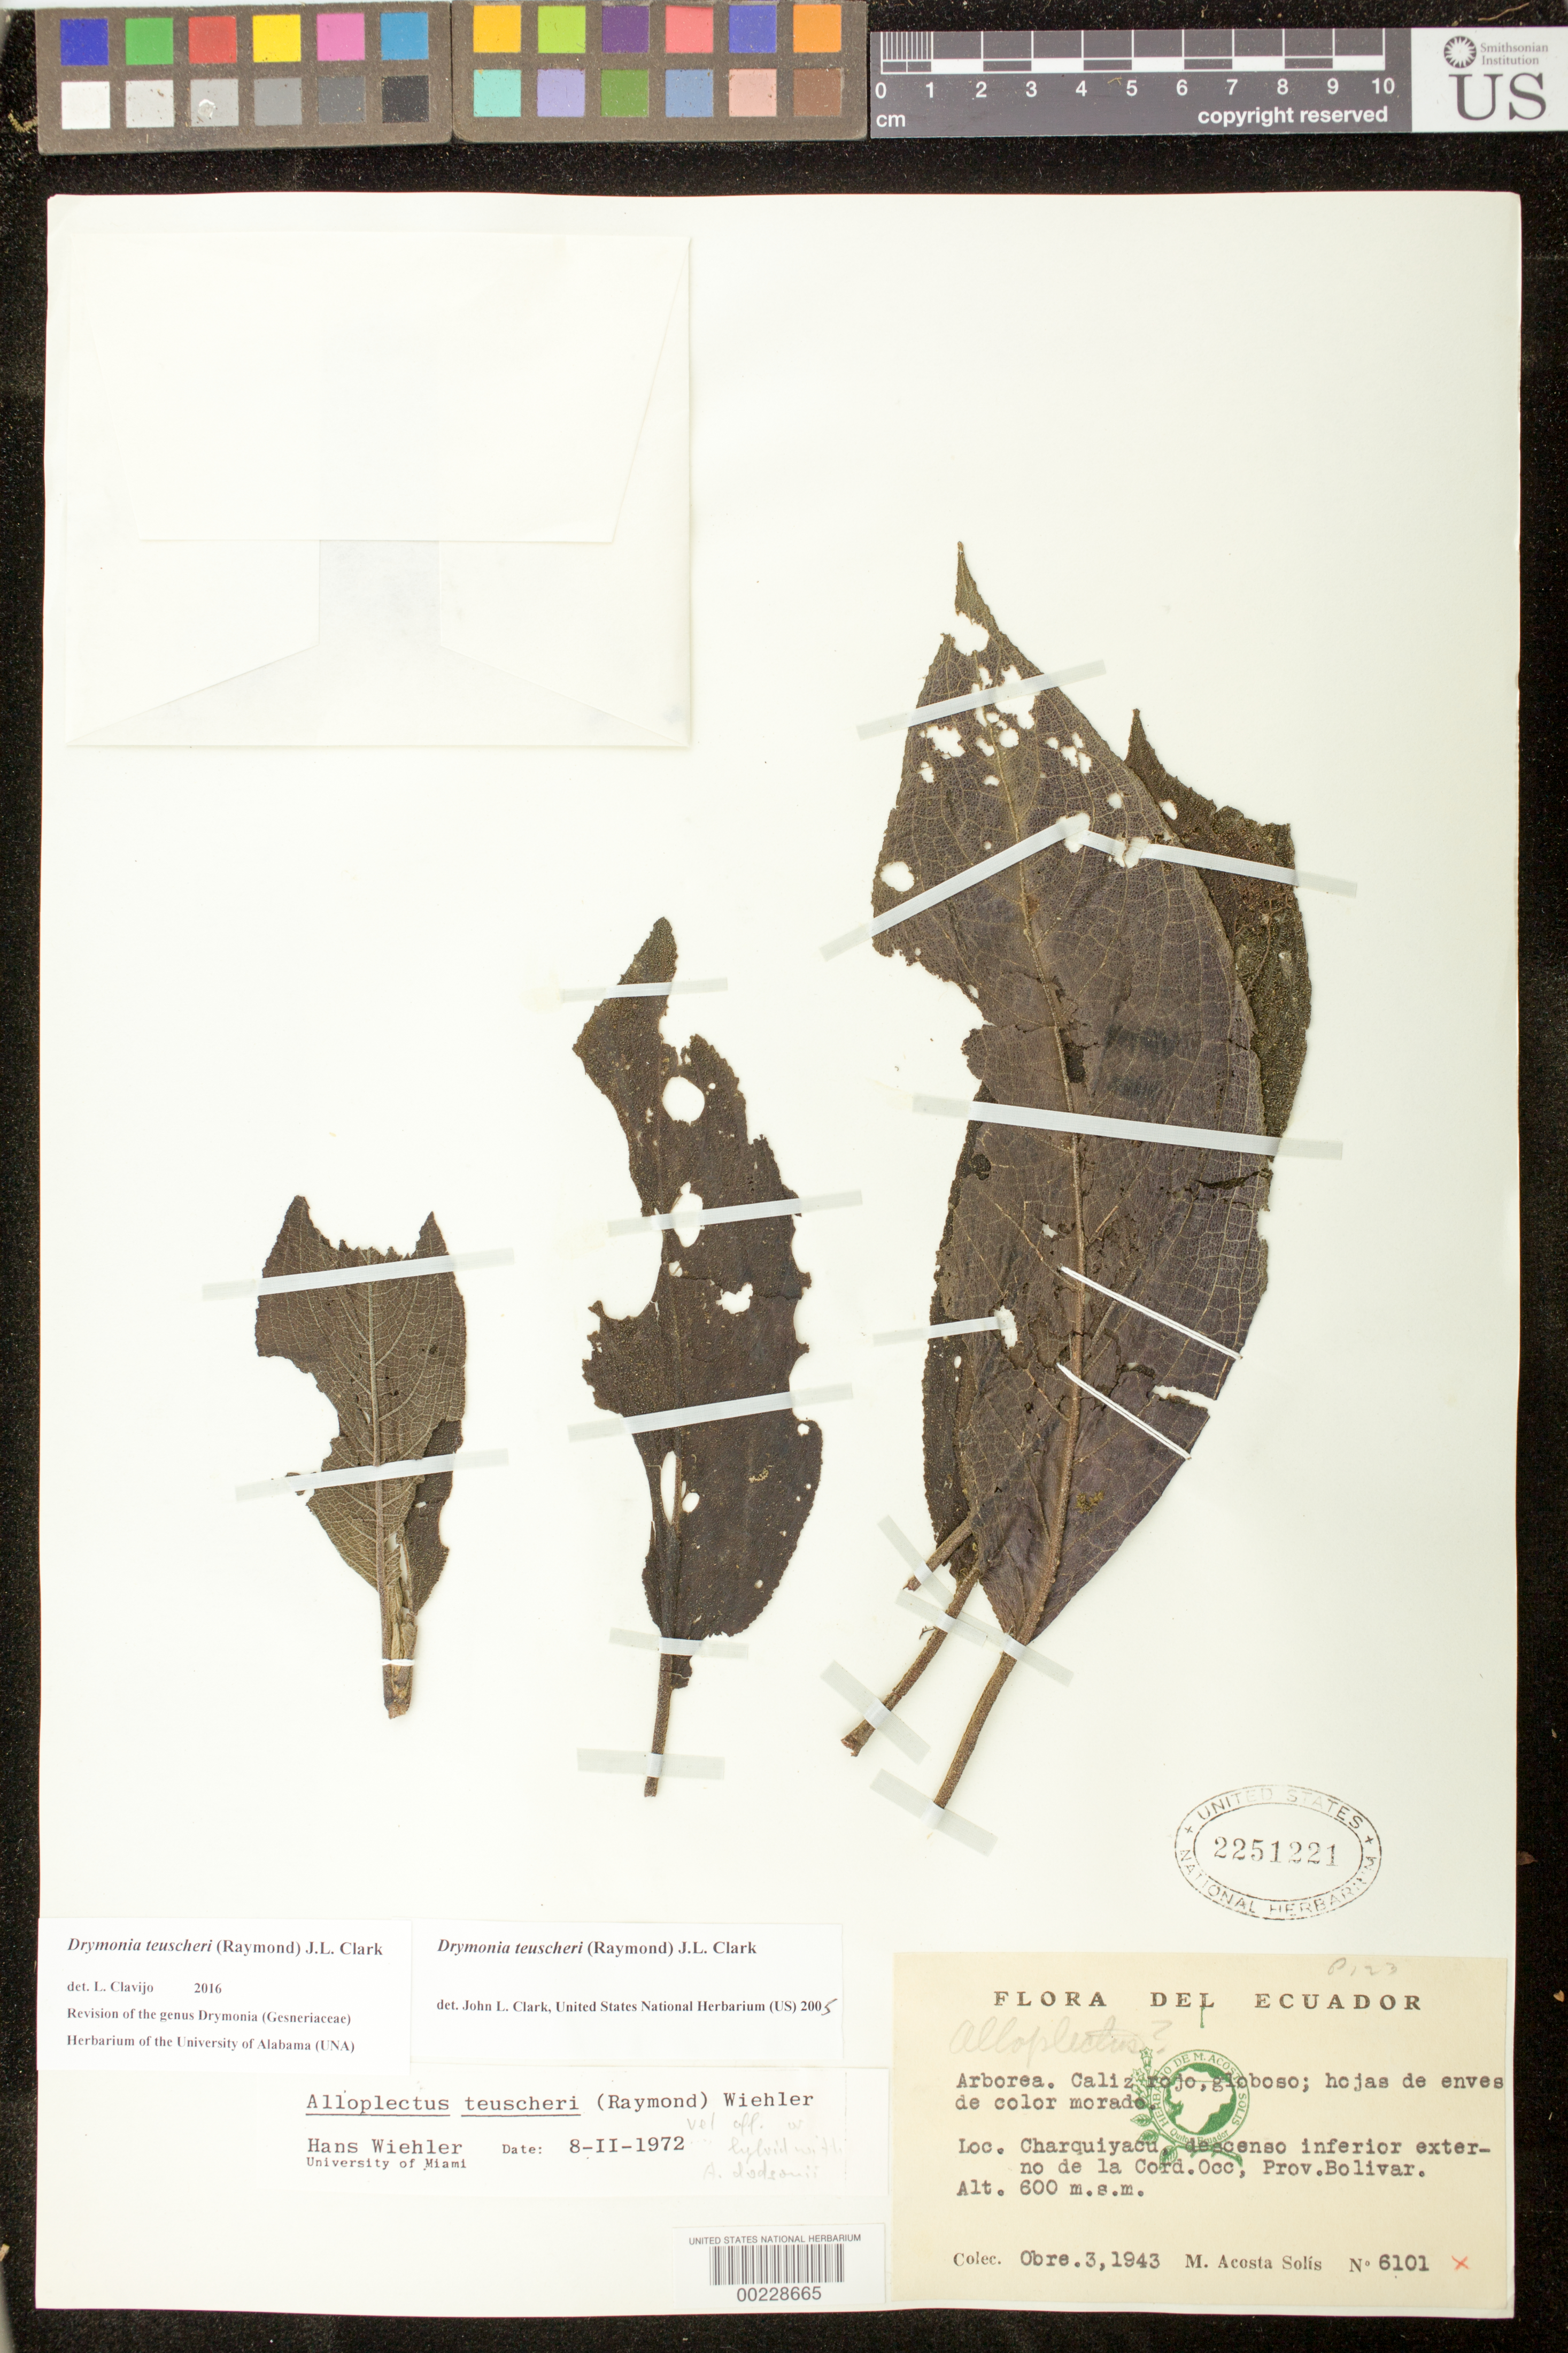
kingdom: Plantae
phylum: Tracheophyta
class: Magnoliopsida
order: Lamiales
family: Gesneriaceae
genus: Drymonia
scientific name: Drymonia teuscheri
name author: (Raymond) J.L. Clark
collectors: M. Acosta Solis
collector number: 6101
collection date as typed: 03 Oct 1943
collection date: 1943-10-03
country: Ecuador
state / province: Bolivar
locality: Charquiyacu, external lower descent of Cord Occ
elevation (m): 600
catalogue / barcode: US 2251221